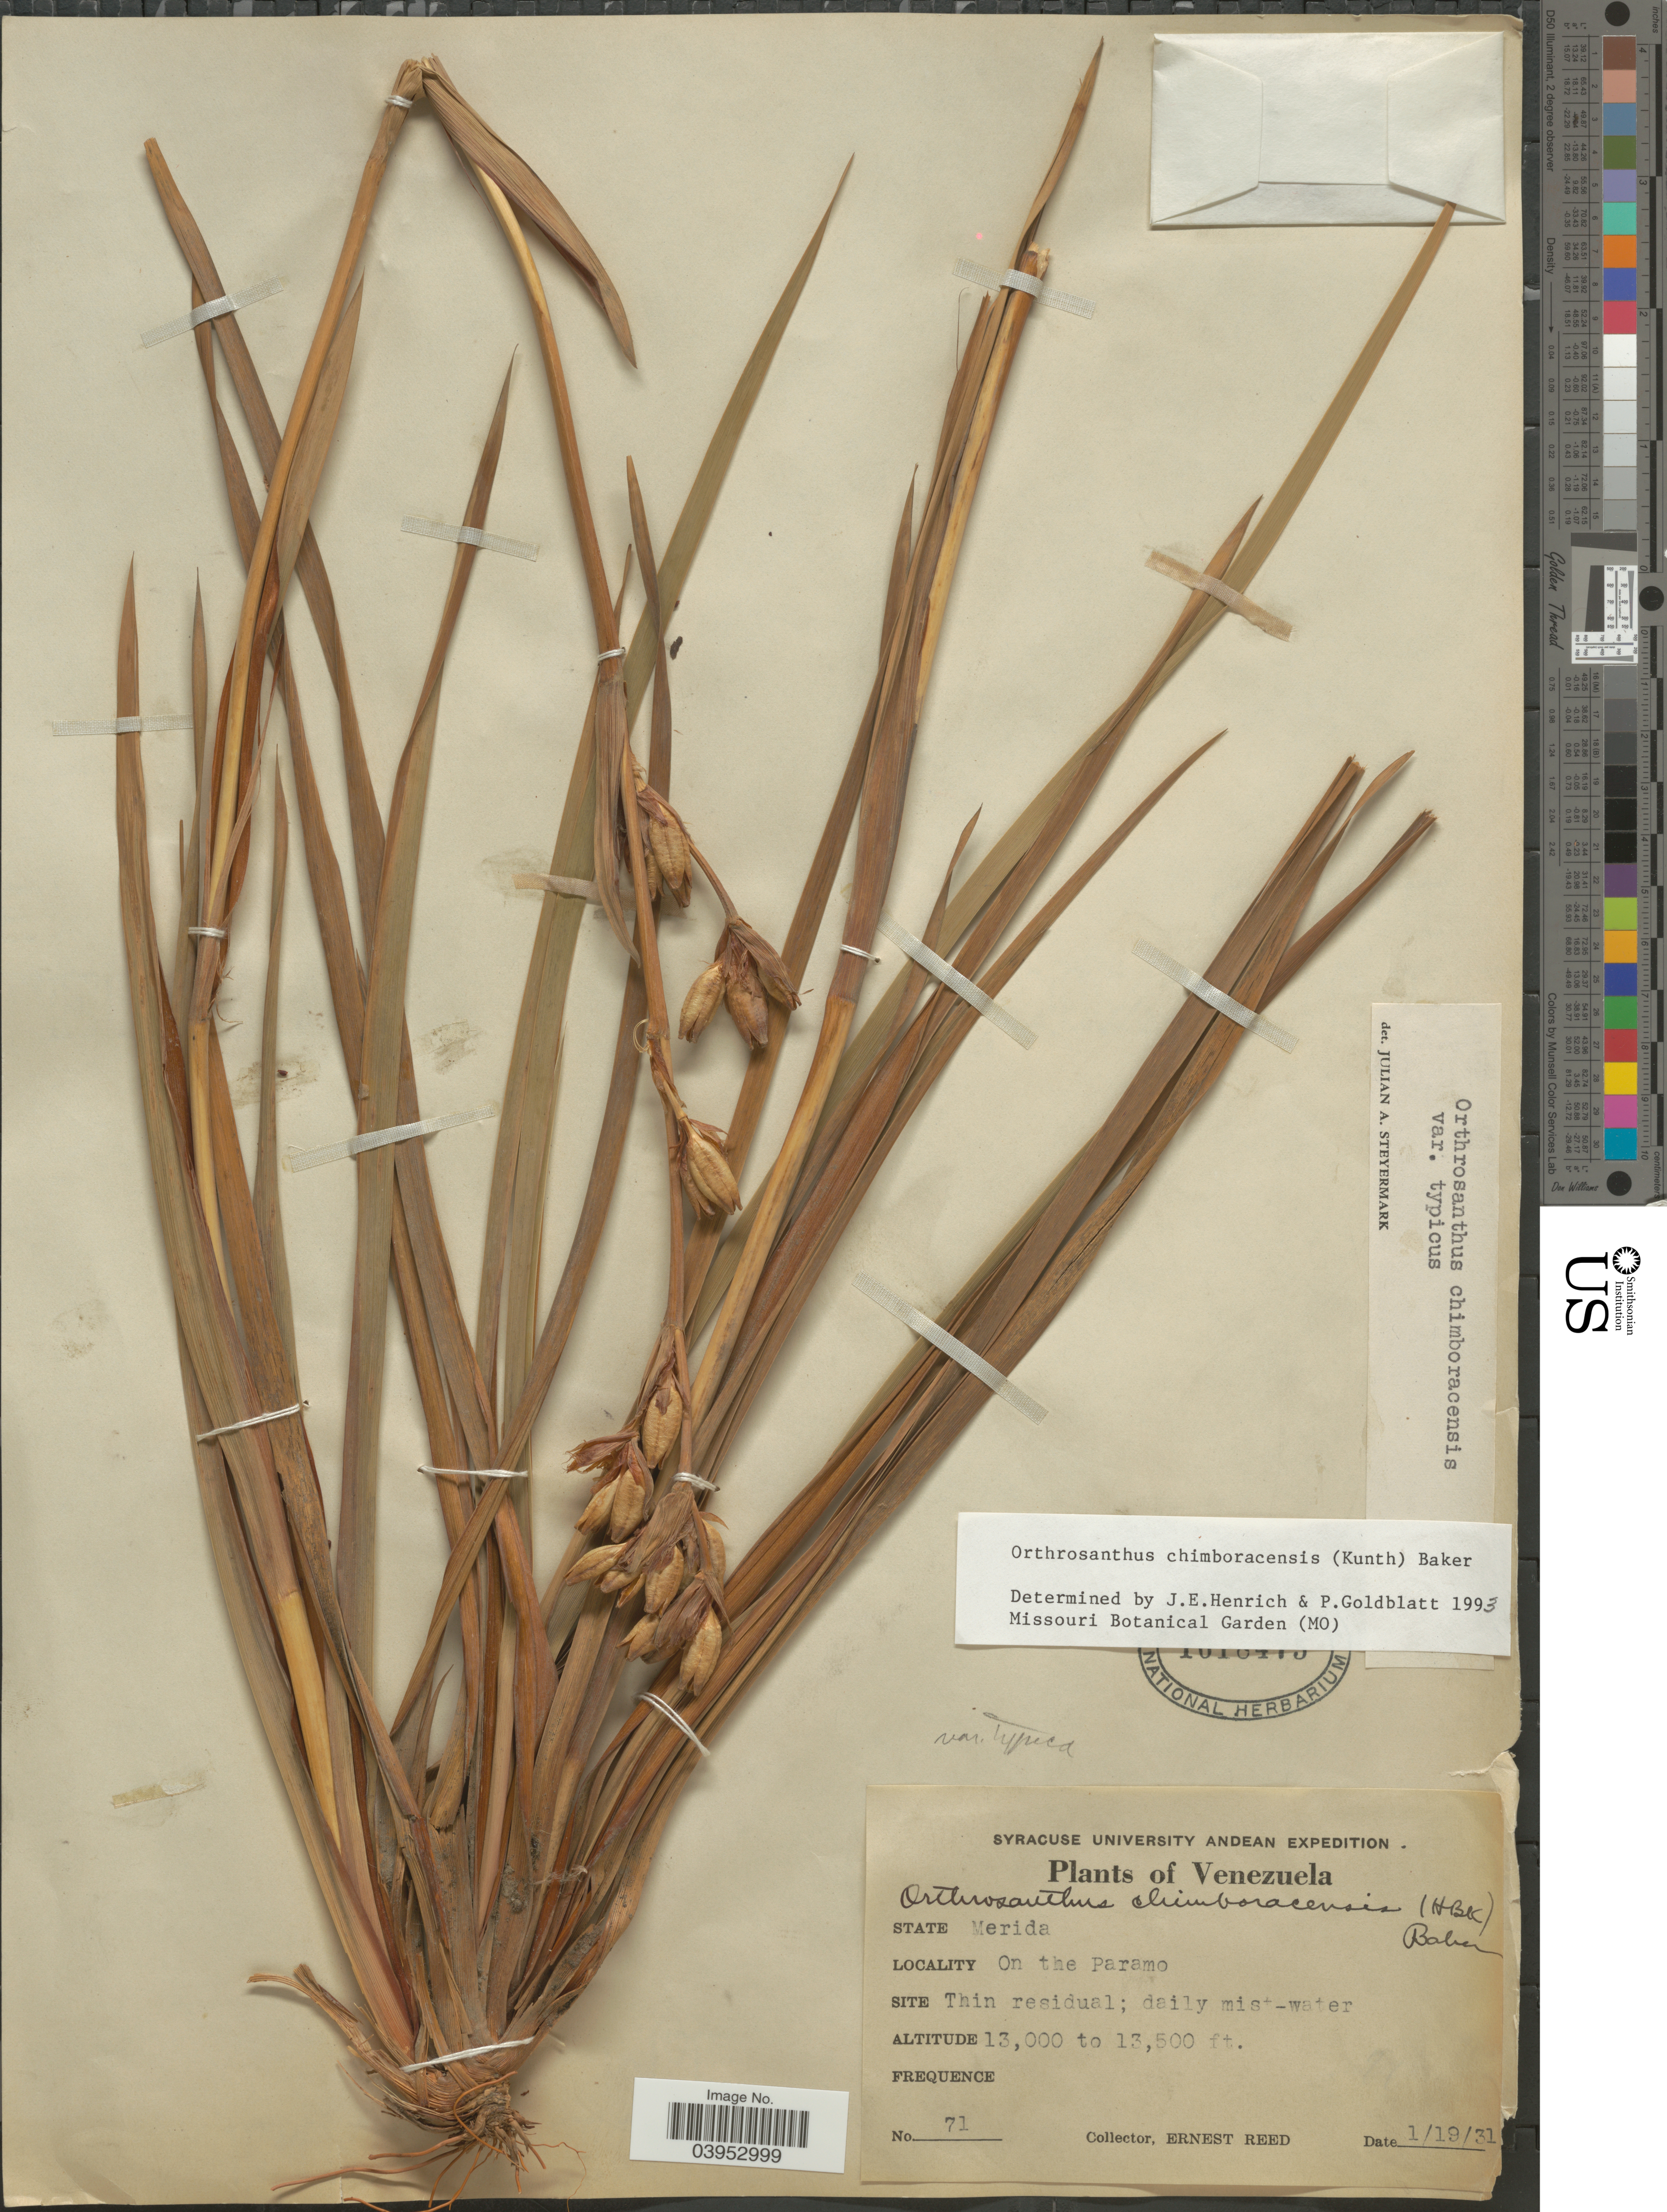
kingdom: Plantae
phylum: Tracheophyta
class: Liliopsida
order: Asparagales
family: Iridaceae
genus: Orthrosanthus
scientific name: Orthrosanthus chimboracensis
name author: (Kunth) Baker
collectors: E. Reed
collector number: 71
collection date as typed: Transcribed d/m/y: 19/1/31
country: Venezuela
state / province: Merida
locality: On the Paramo.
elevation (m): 3962